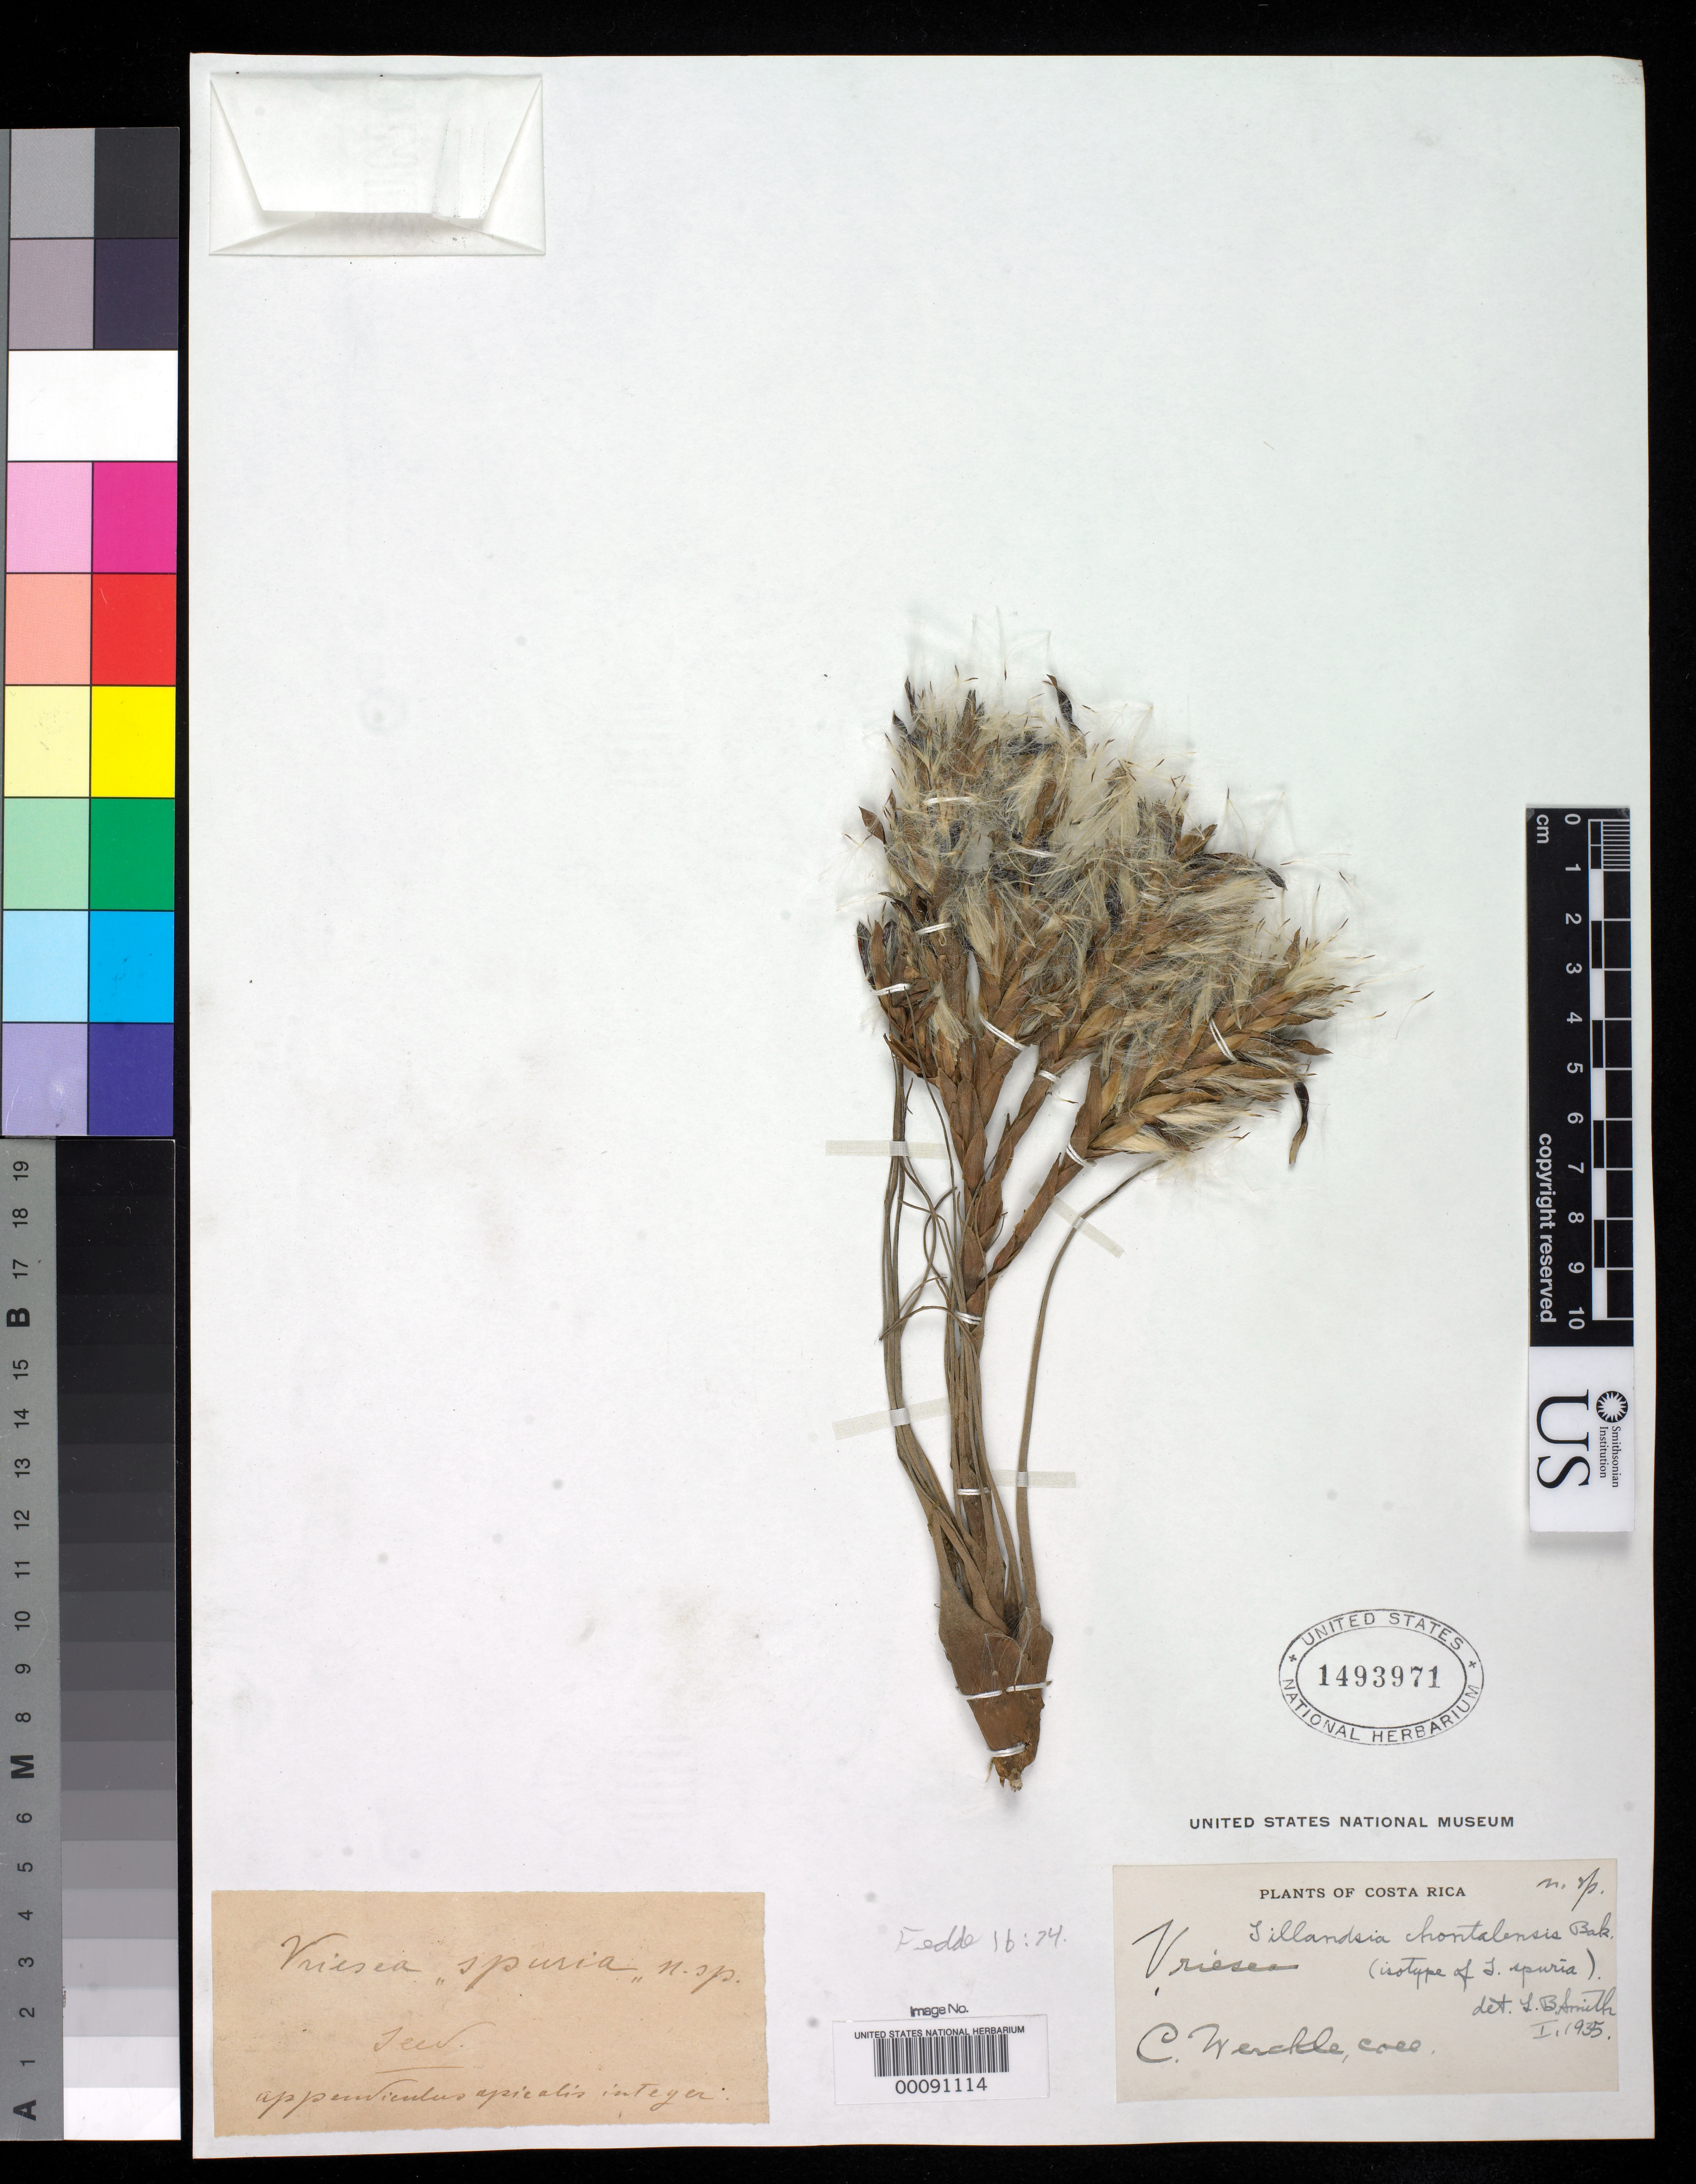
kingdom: Plantae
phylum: Tracheophyta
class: Liliopsida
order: Poales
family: Bromeliaceae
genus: Tillandsia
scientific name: Tillandsia spuria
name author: Mez & Wercklé in Mez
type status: Isotype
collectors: C. C Wercklé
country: Costa Rica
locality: At Las Concavas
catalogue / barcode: US 1493971